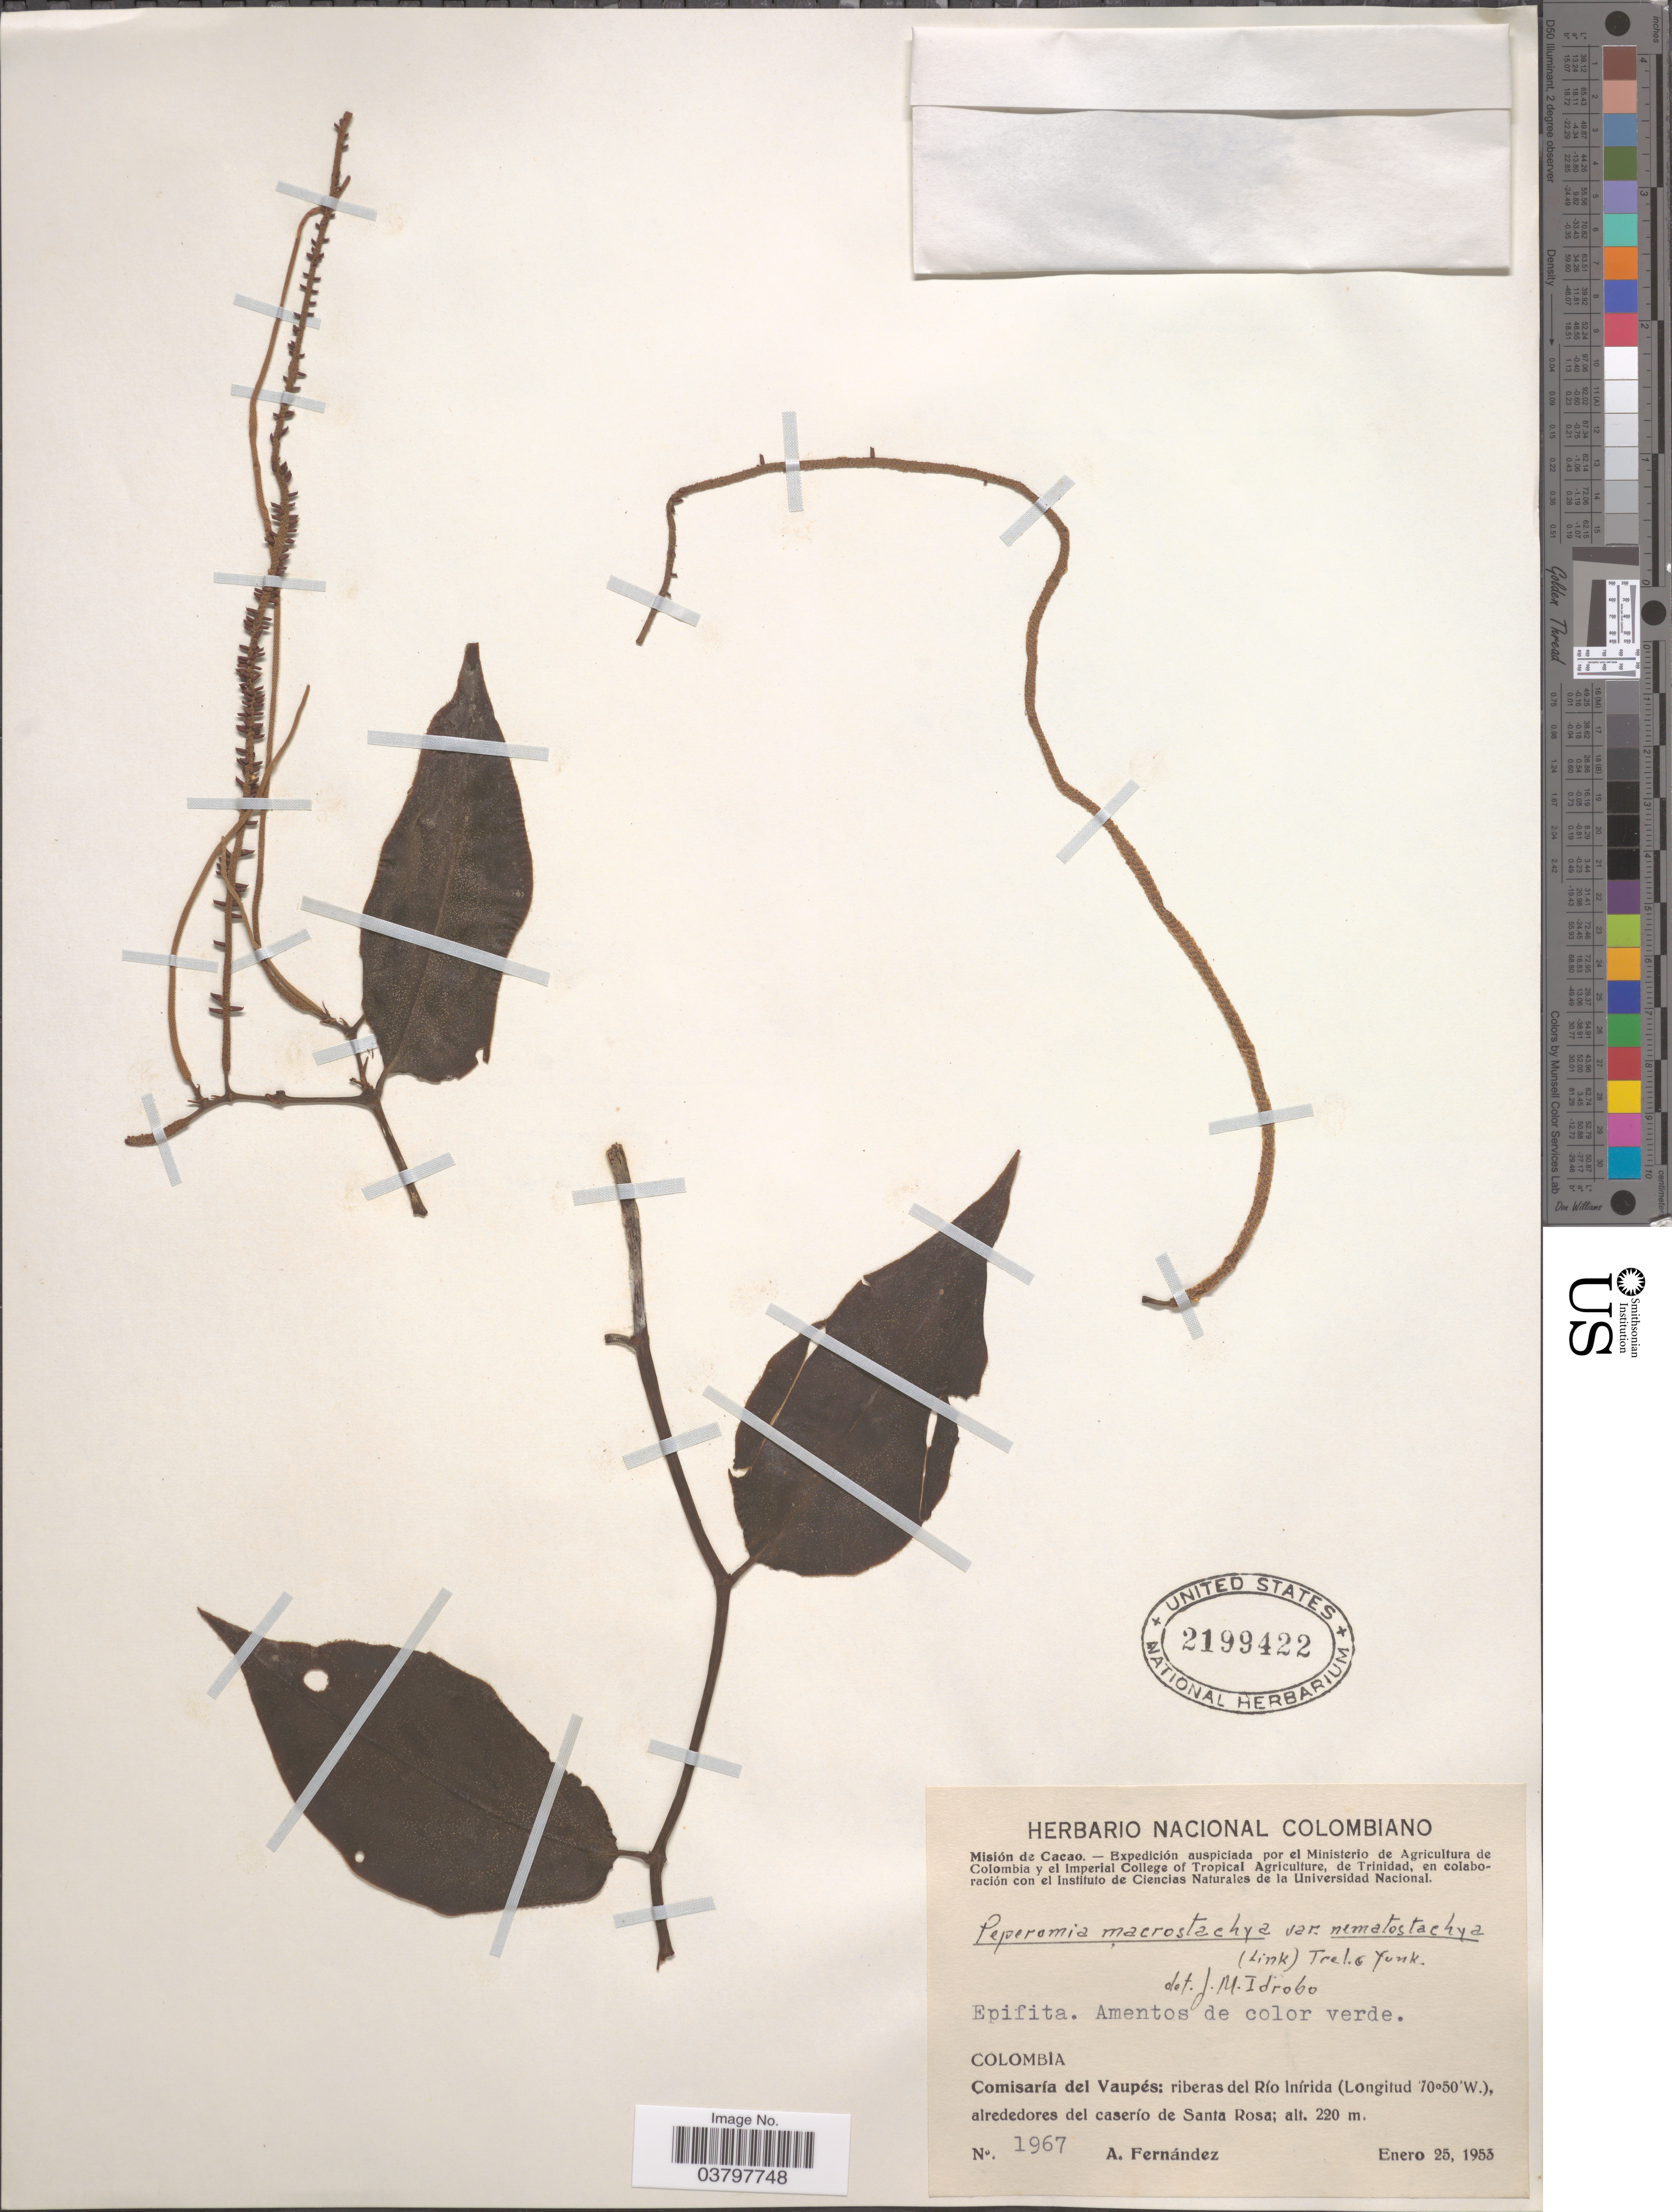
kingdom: Plantae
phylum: Tracheophyta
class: Magnoliopsida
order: Piperales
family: Piperaceae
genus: Peperomia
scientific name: Peperomia macrostachya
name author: (Vahl) A. Dietr.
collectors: A. Fernández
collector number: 1967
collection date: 1953-01-25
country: Colombia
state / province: Vaupés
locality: Misión de Cacao. Comisaría del Vaupés: riberas del Río Inírida alrededores del caserío de Santa Rosa.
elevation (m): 220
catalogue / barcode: US 2199422